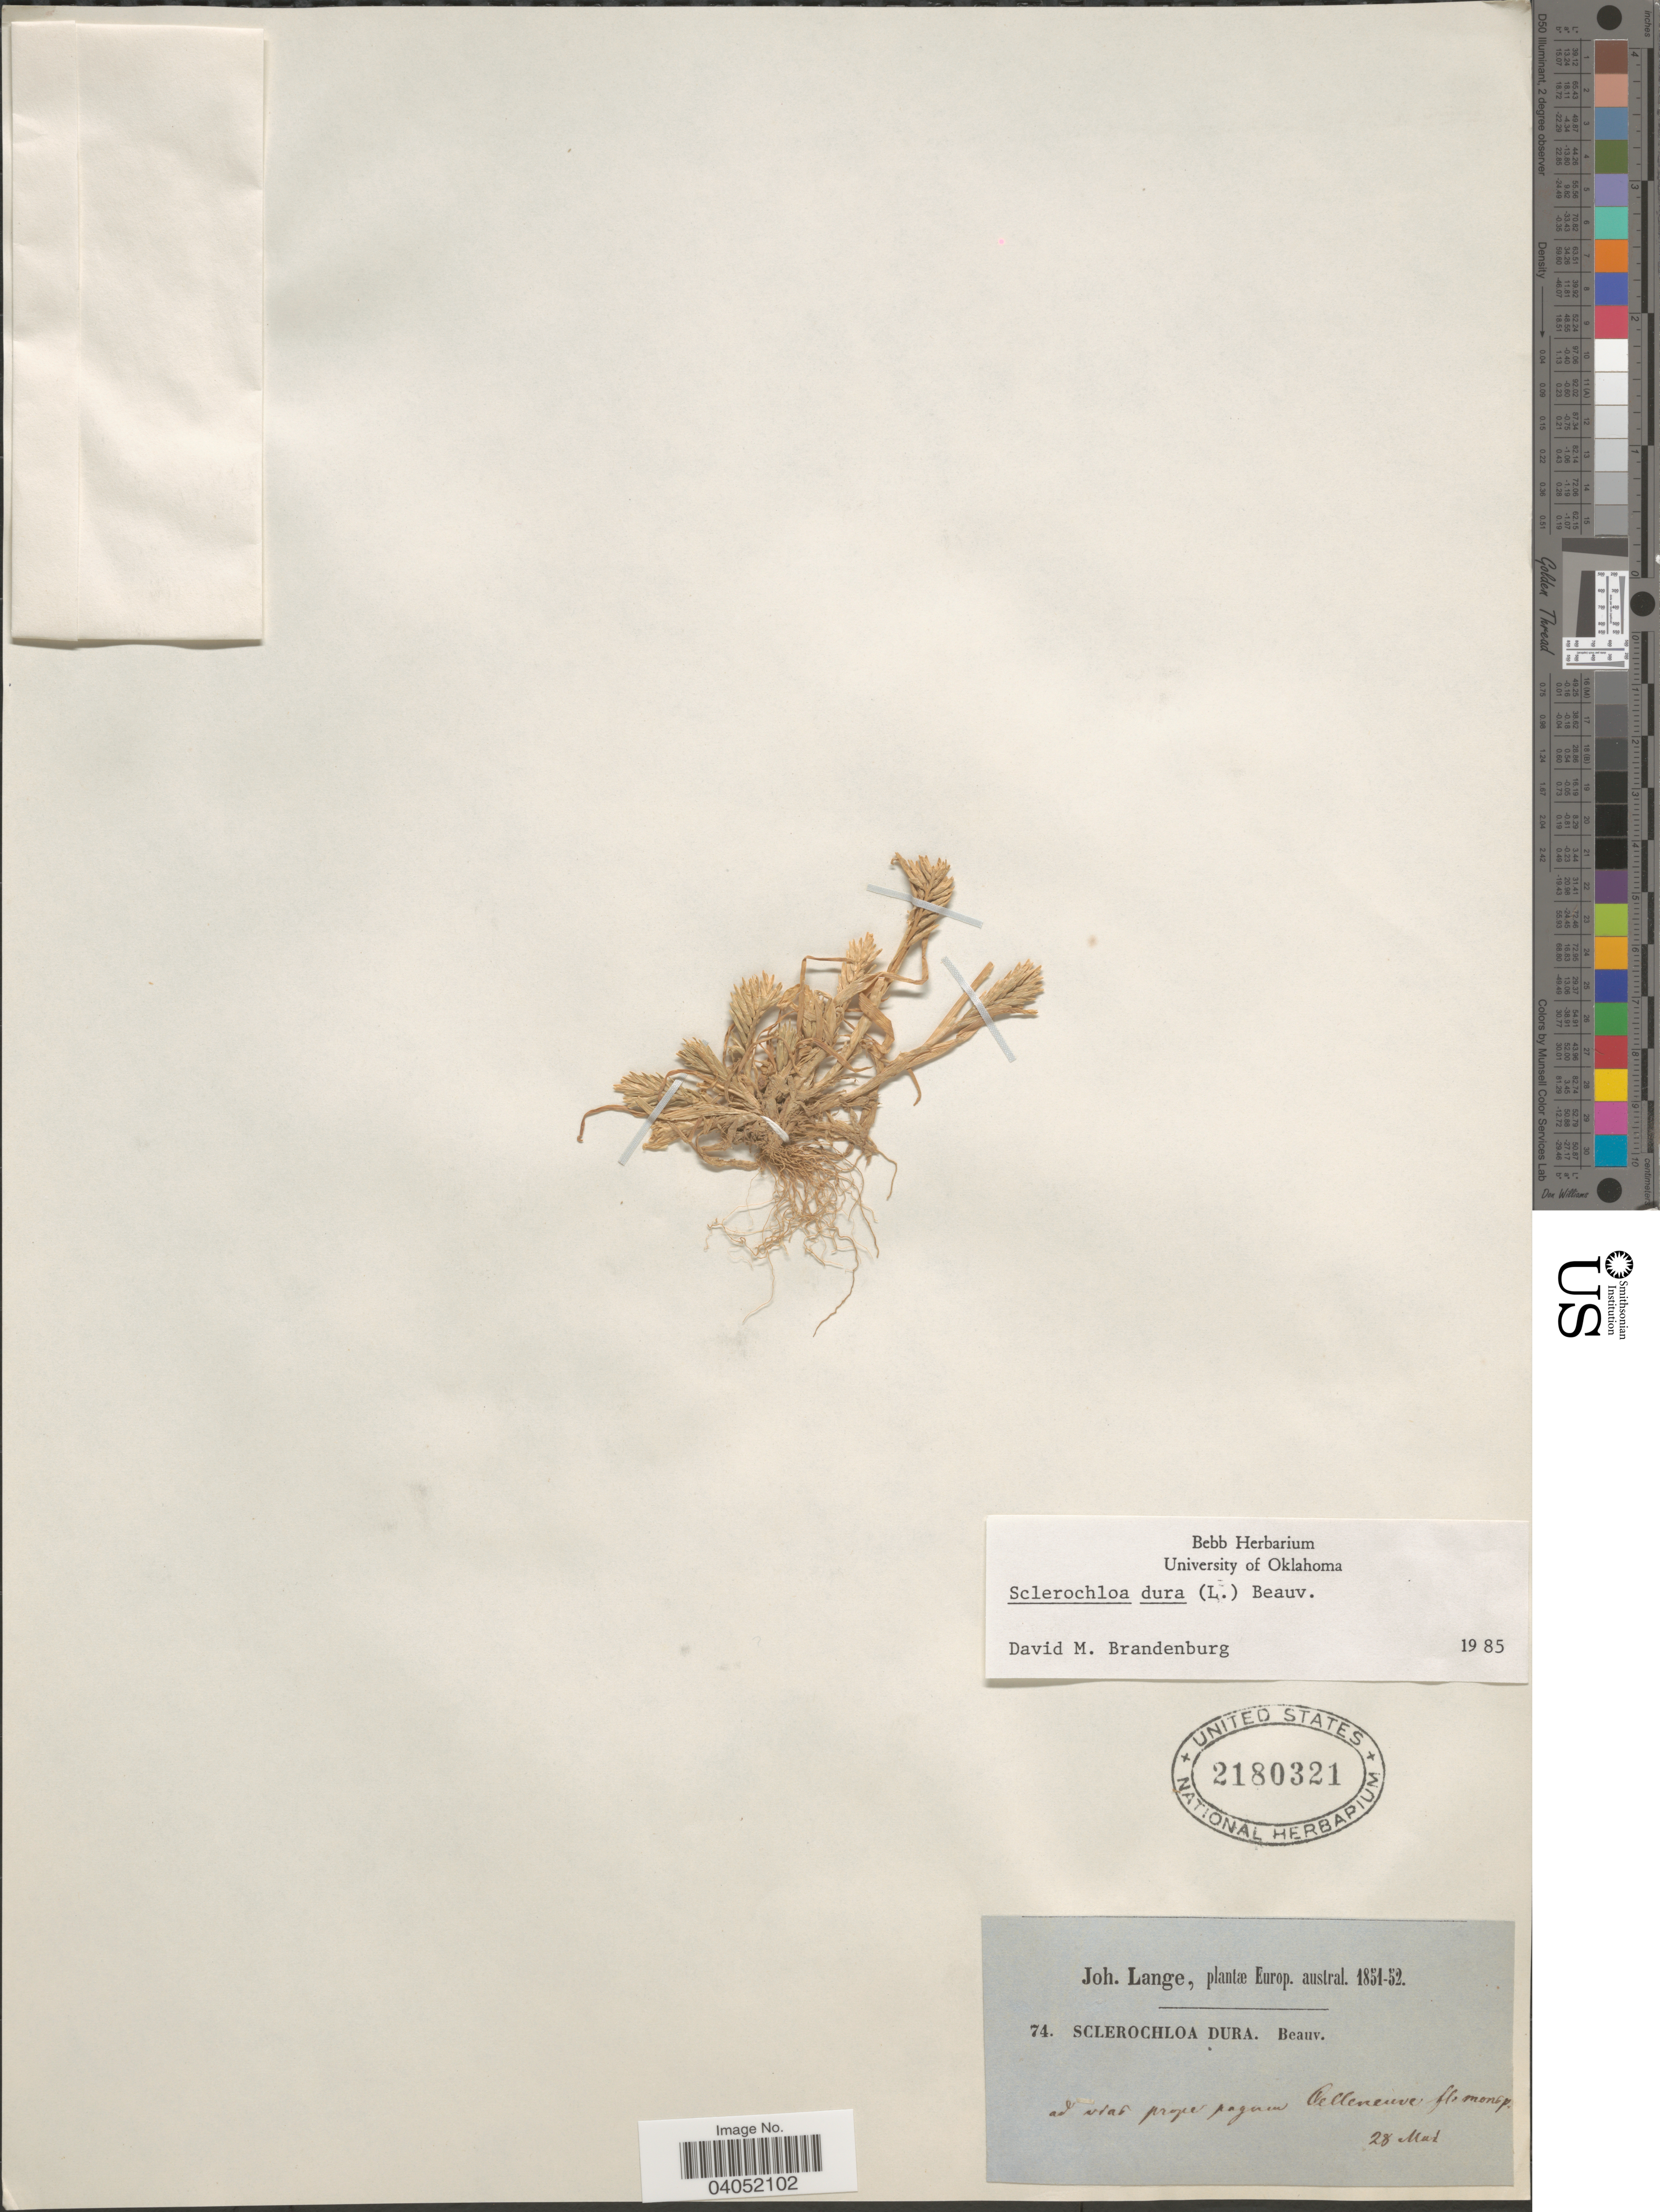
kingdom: Plantae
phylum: Tracheophyta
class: Liliopsida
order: Poales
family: Poaceae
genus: Sclerochloa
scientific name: Sclerochloa dura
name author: (L.) P. Beauv.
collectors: J. M. C. Lange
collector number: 74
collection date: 1851-03-28/1852-03-28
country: France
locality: Europ. austral. Ad udad prope pagum Celleneuve fl. monsp.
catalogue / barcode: US 2180321